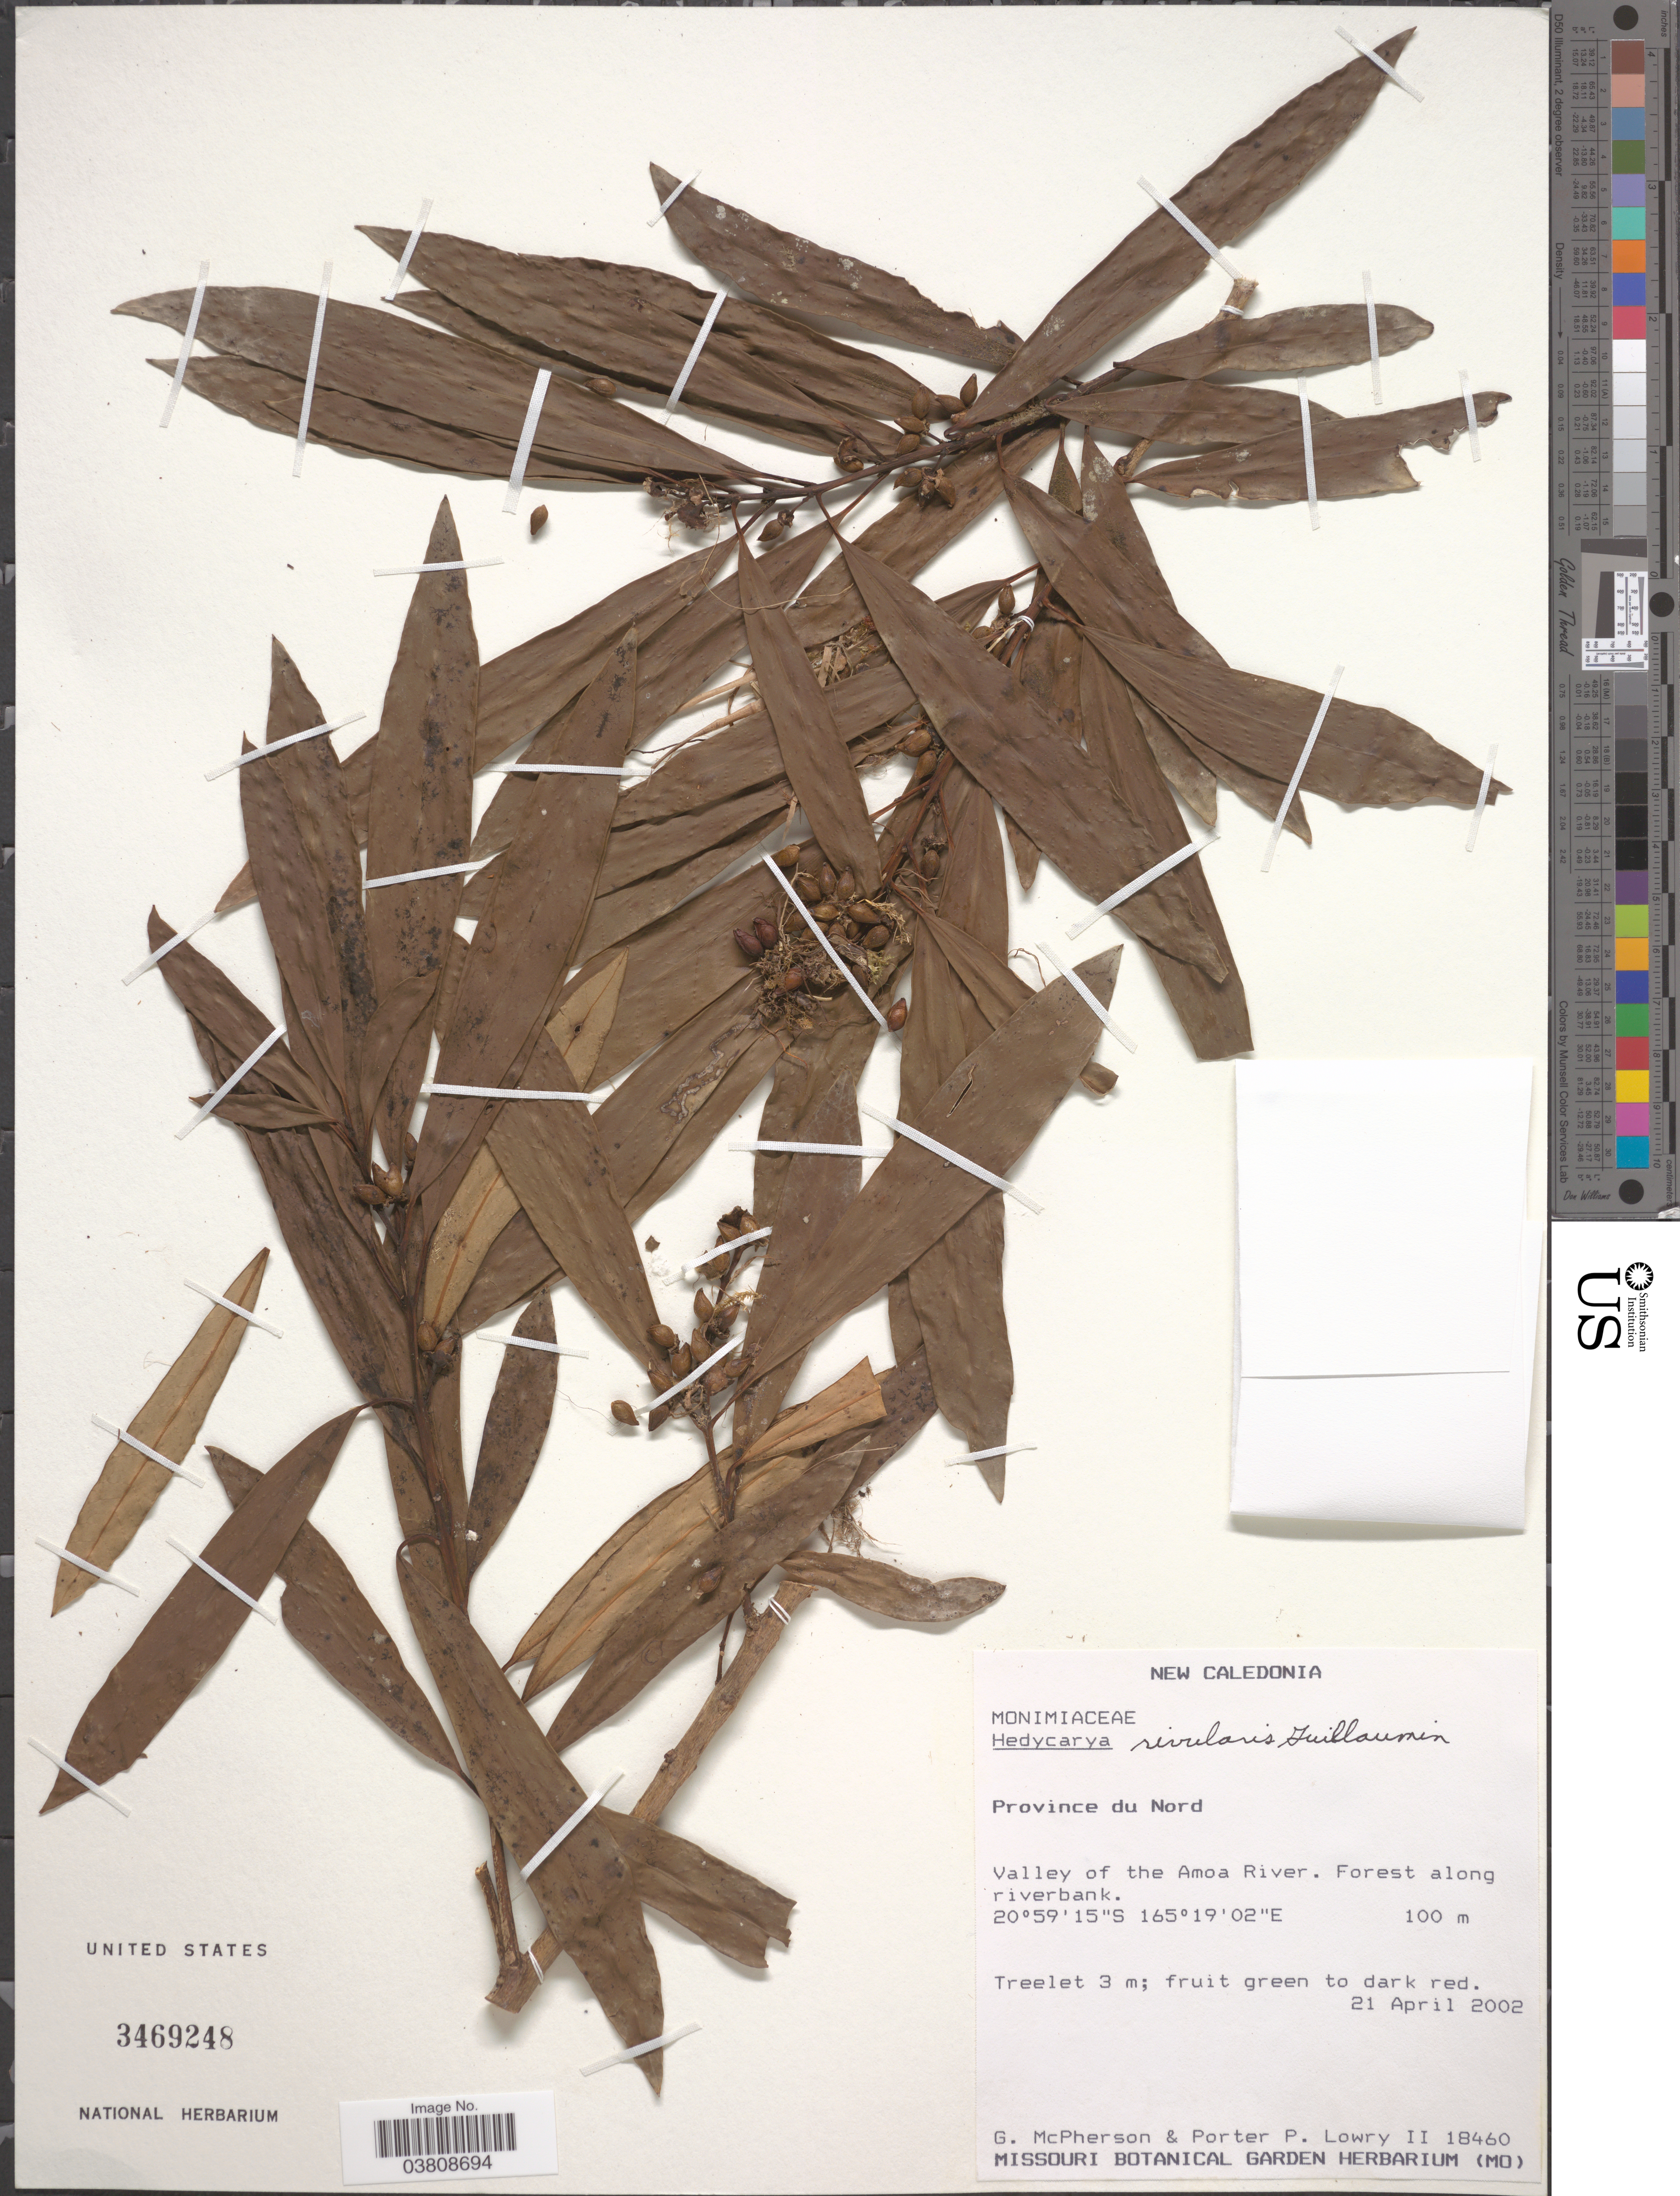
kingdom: Plantae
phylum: Tracheophyta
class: Magnoliopsida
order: Laurales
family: Monimiaceae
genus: Hedycarya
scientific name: Hedycarya rivularis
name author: Guillaumin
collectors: G. McPherson & P. P. Lowry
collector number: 18460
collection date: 2002-04-21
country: New Caledonia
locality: Province du Nord. Valley of the Amoa River. Forest along riverbank.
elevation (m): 100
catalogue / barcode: US 3469248